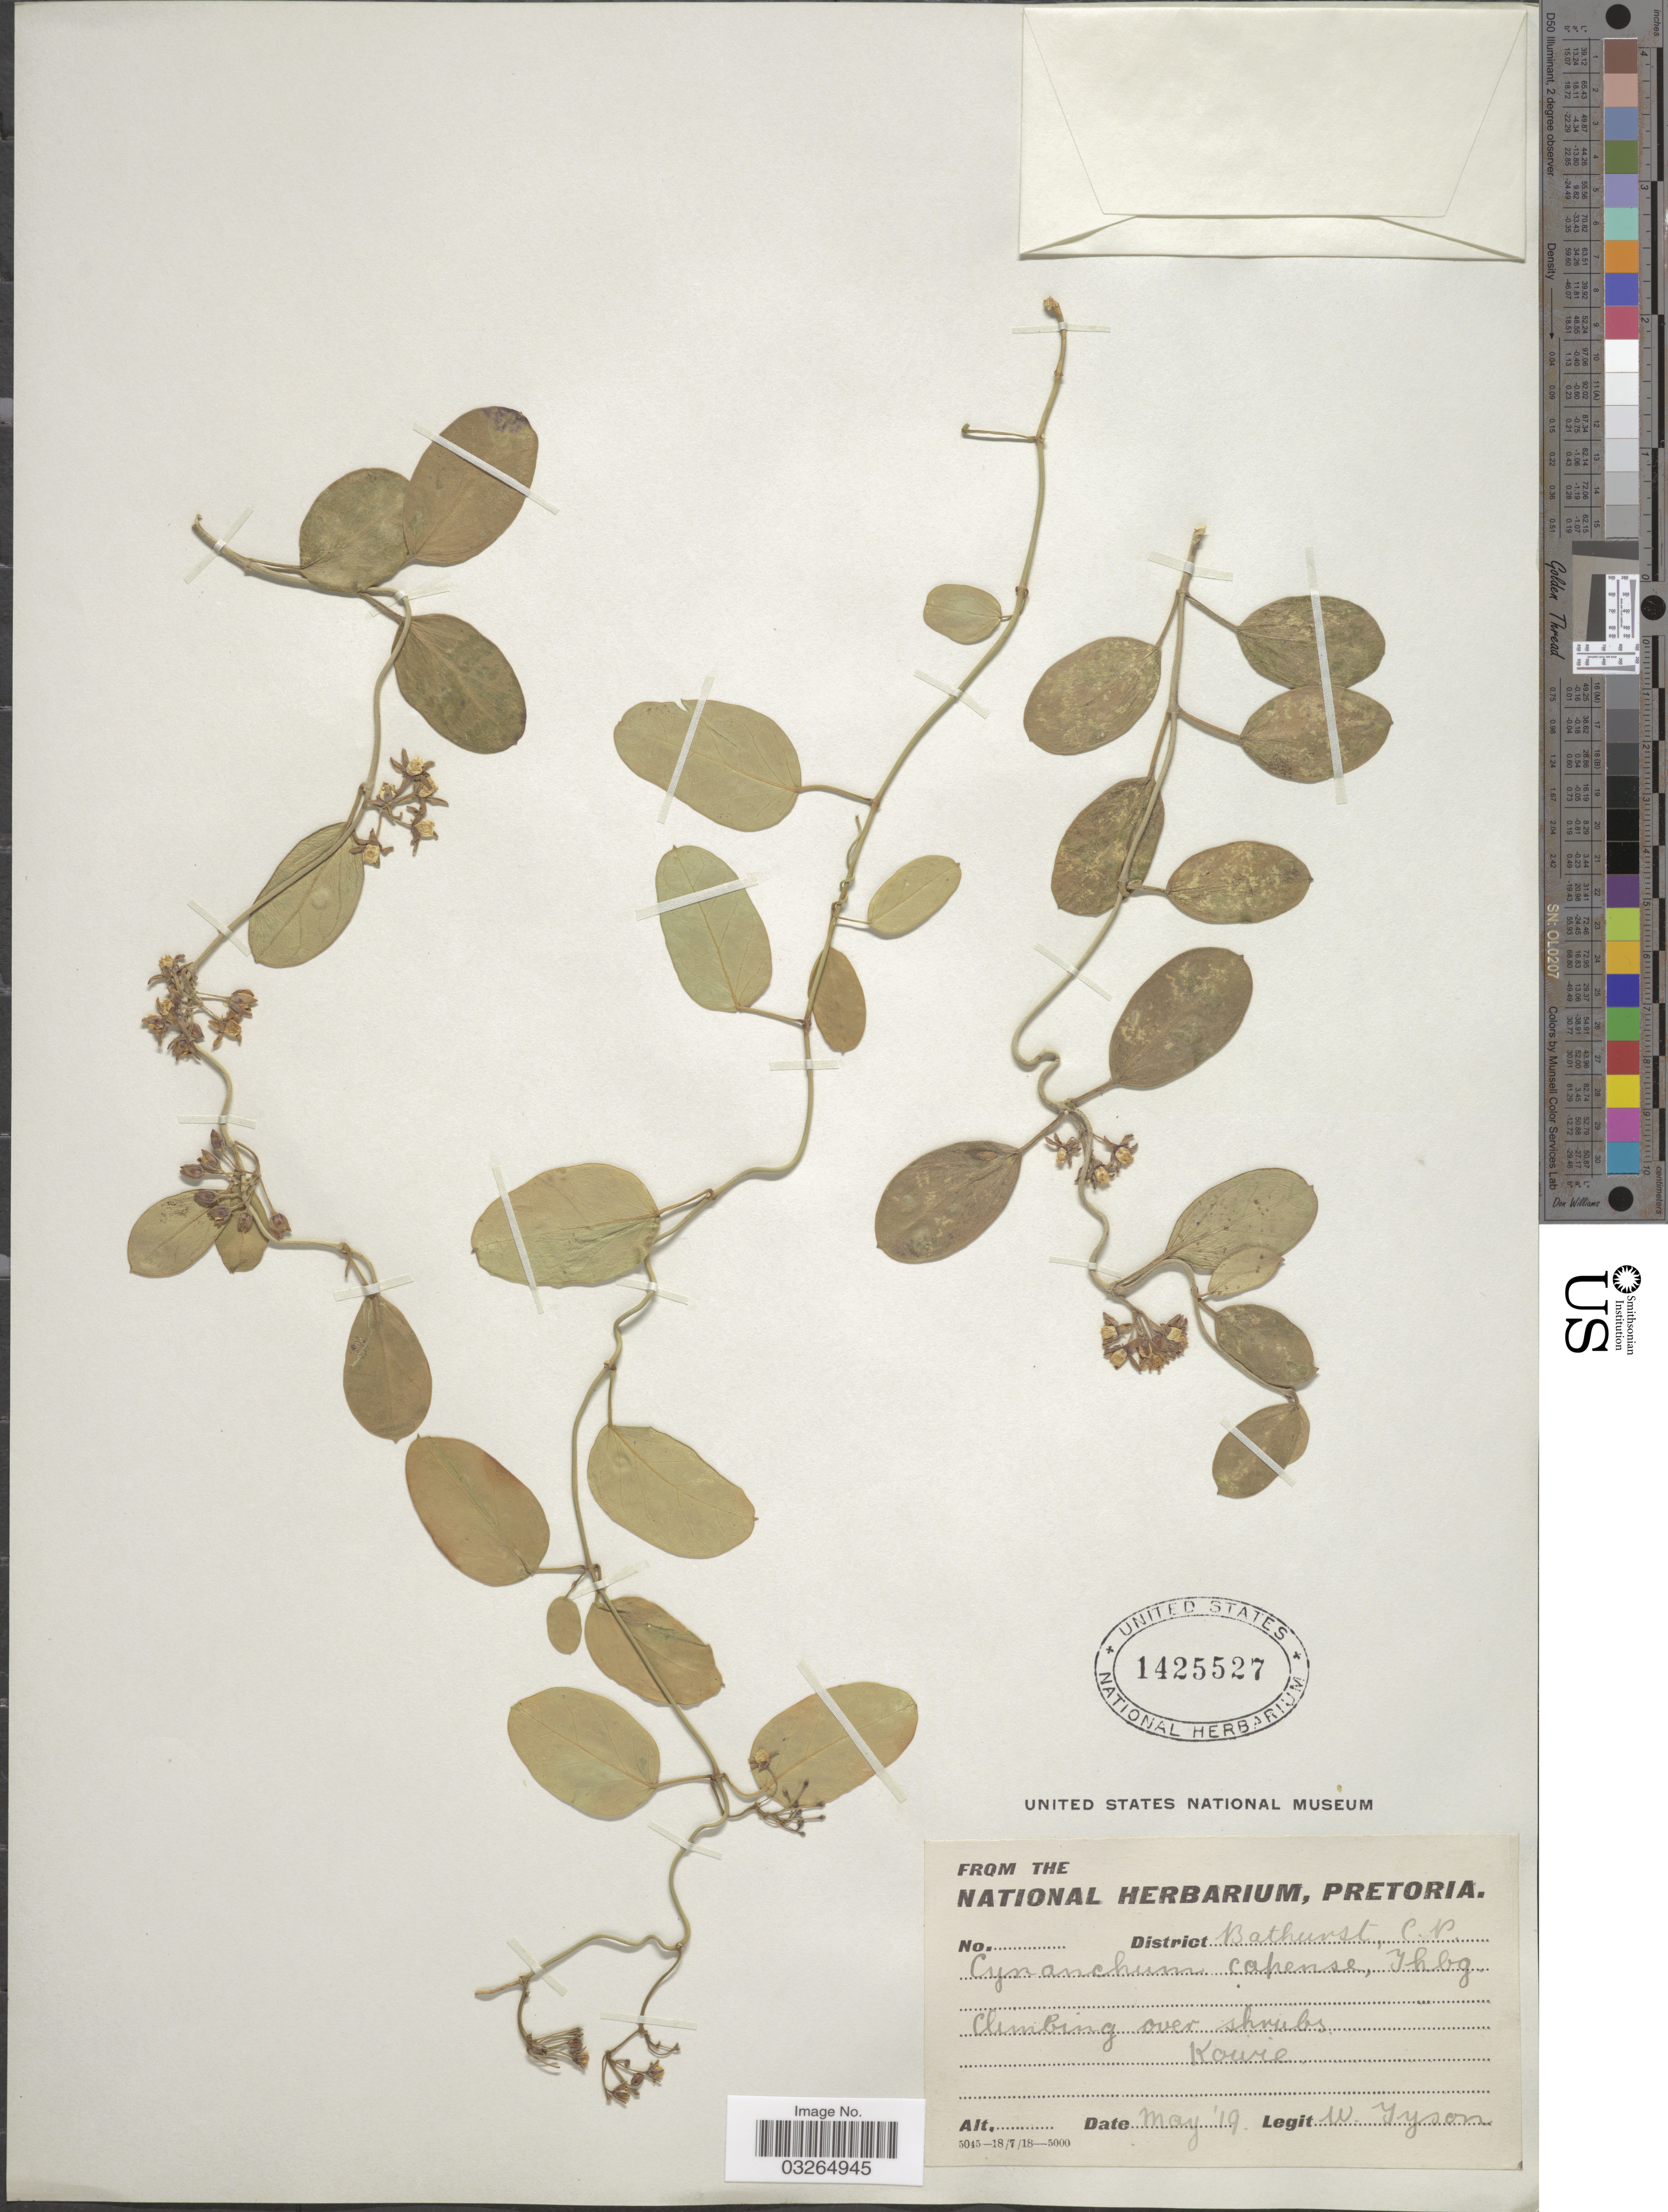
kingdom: Plantae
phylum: Tracheophyta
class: Magnoliopsida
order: Gentianales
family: Apocynaceae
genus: Cynanchum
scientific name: Cynanchum ellipticum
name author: (Harv.) R.A. Dyer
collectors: W. Tyson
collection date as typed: Transcribed d/m/y: /5/19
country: South Africa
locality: District Bathurst, C. P. Kowie.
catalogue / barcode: US 1425527